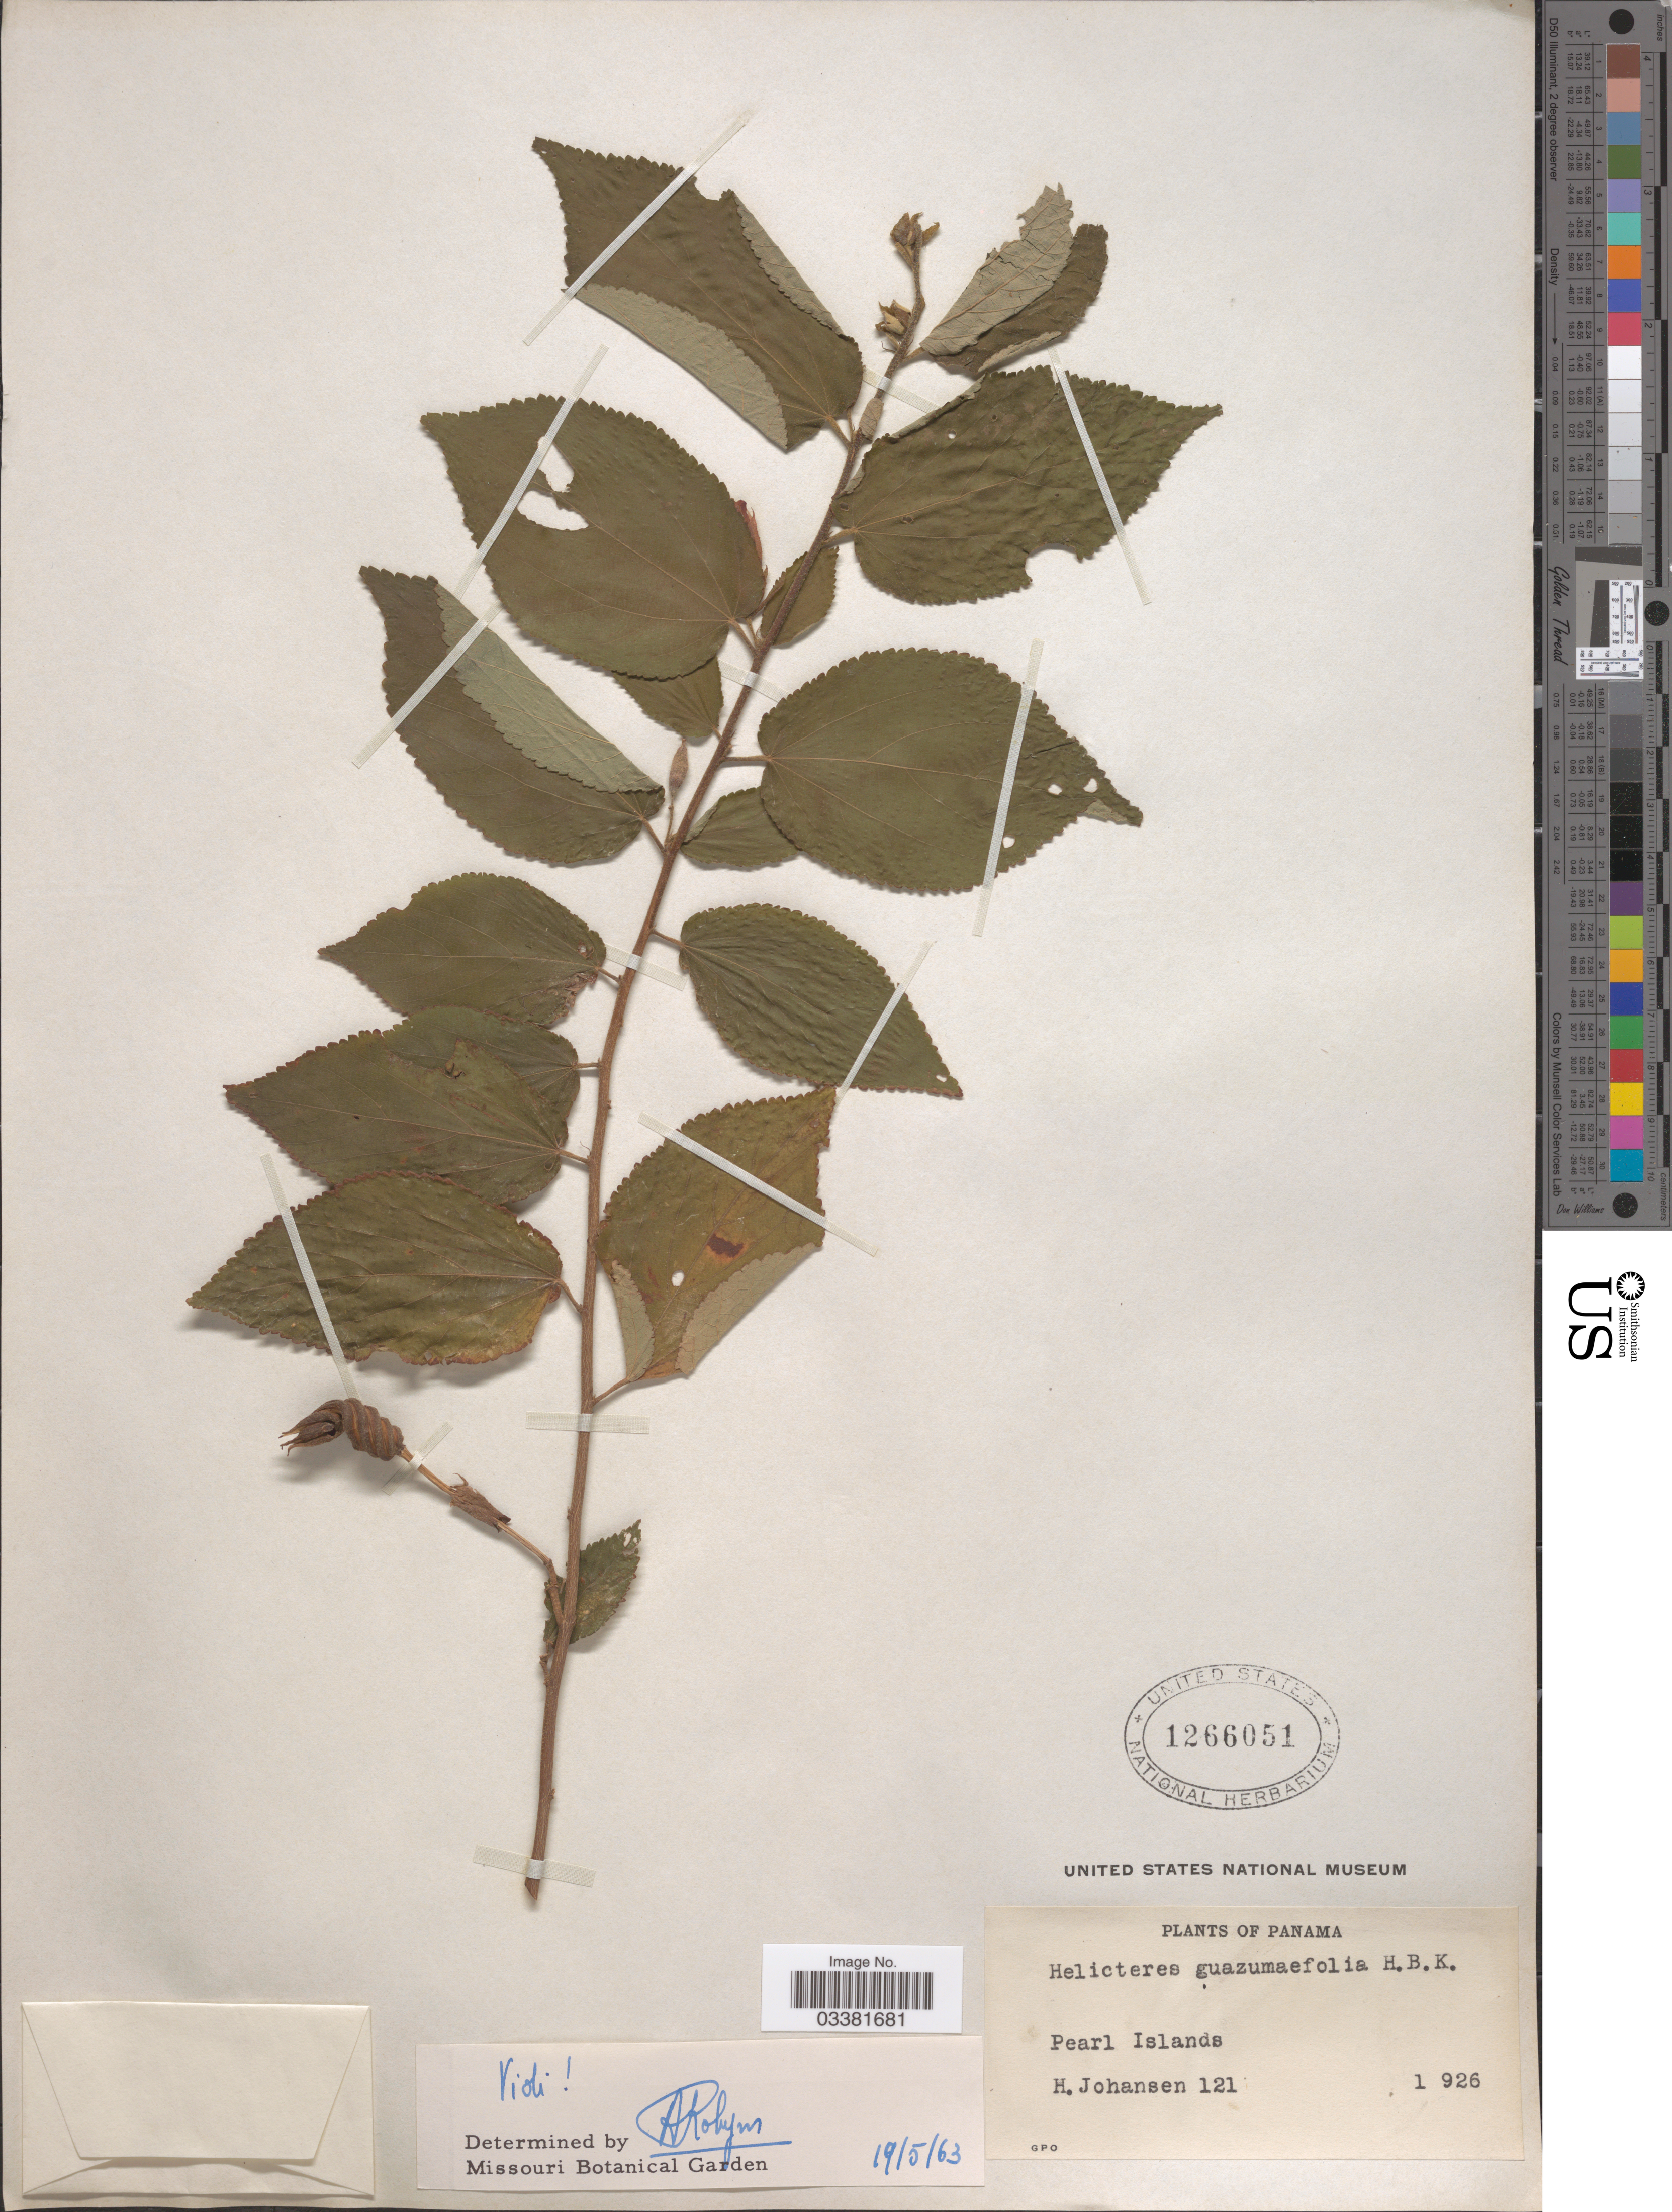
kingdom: Plantae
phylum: Tracheophyta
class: Magnoliopsida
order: Malvales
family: Malvaceae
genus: Helicteres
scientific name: Helicteres guazumifolia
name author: Kunth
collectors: H. Johansen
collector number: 121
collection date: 1926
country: Panama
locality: Pearl Islands.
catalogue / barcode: US 1266051